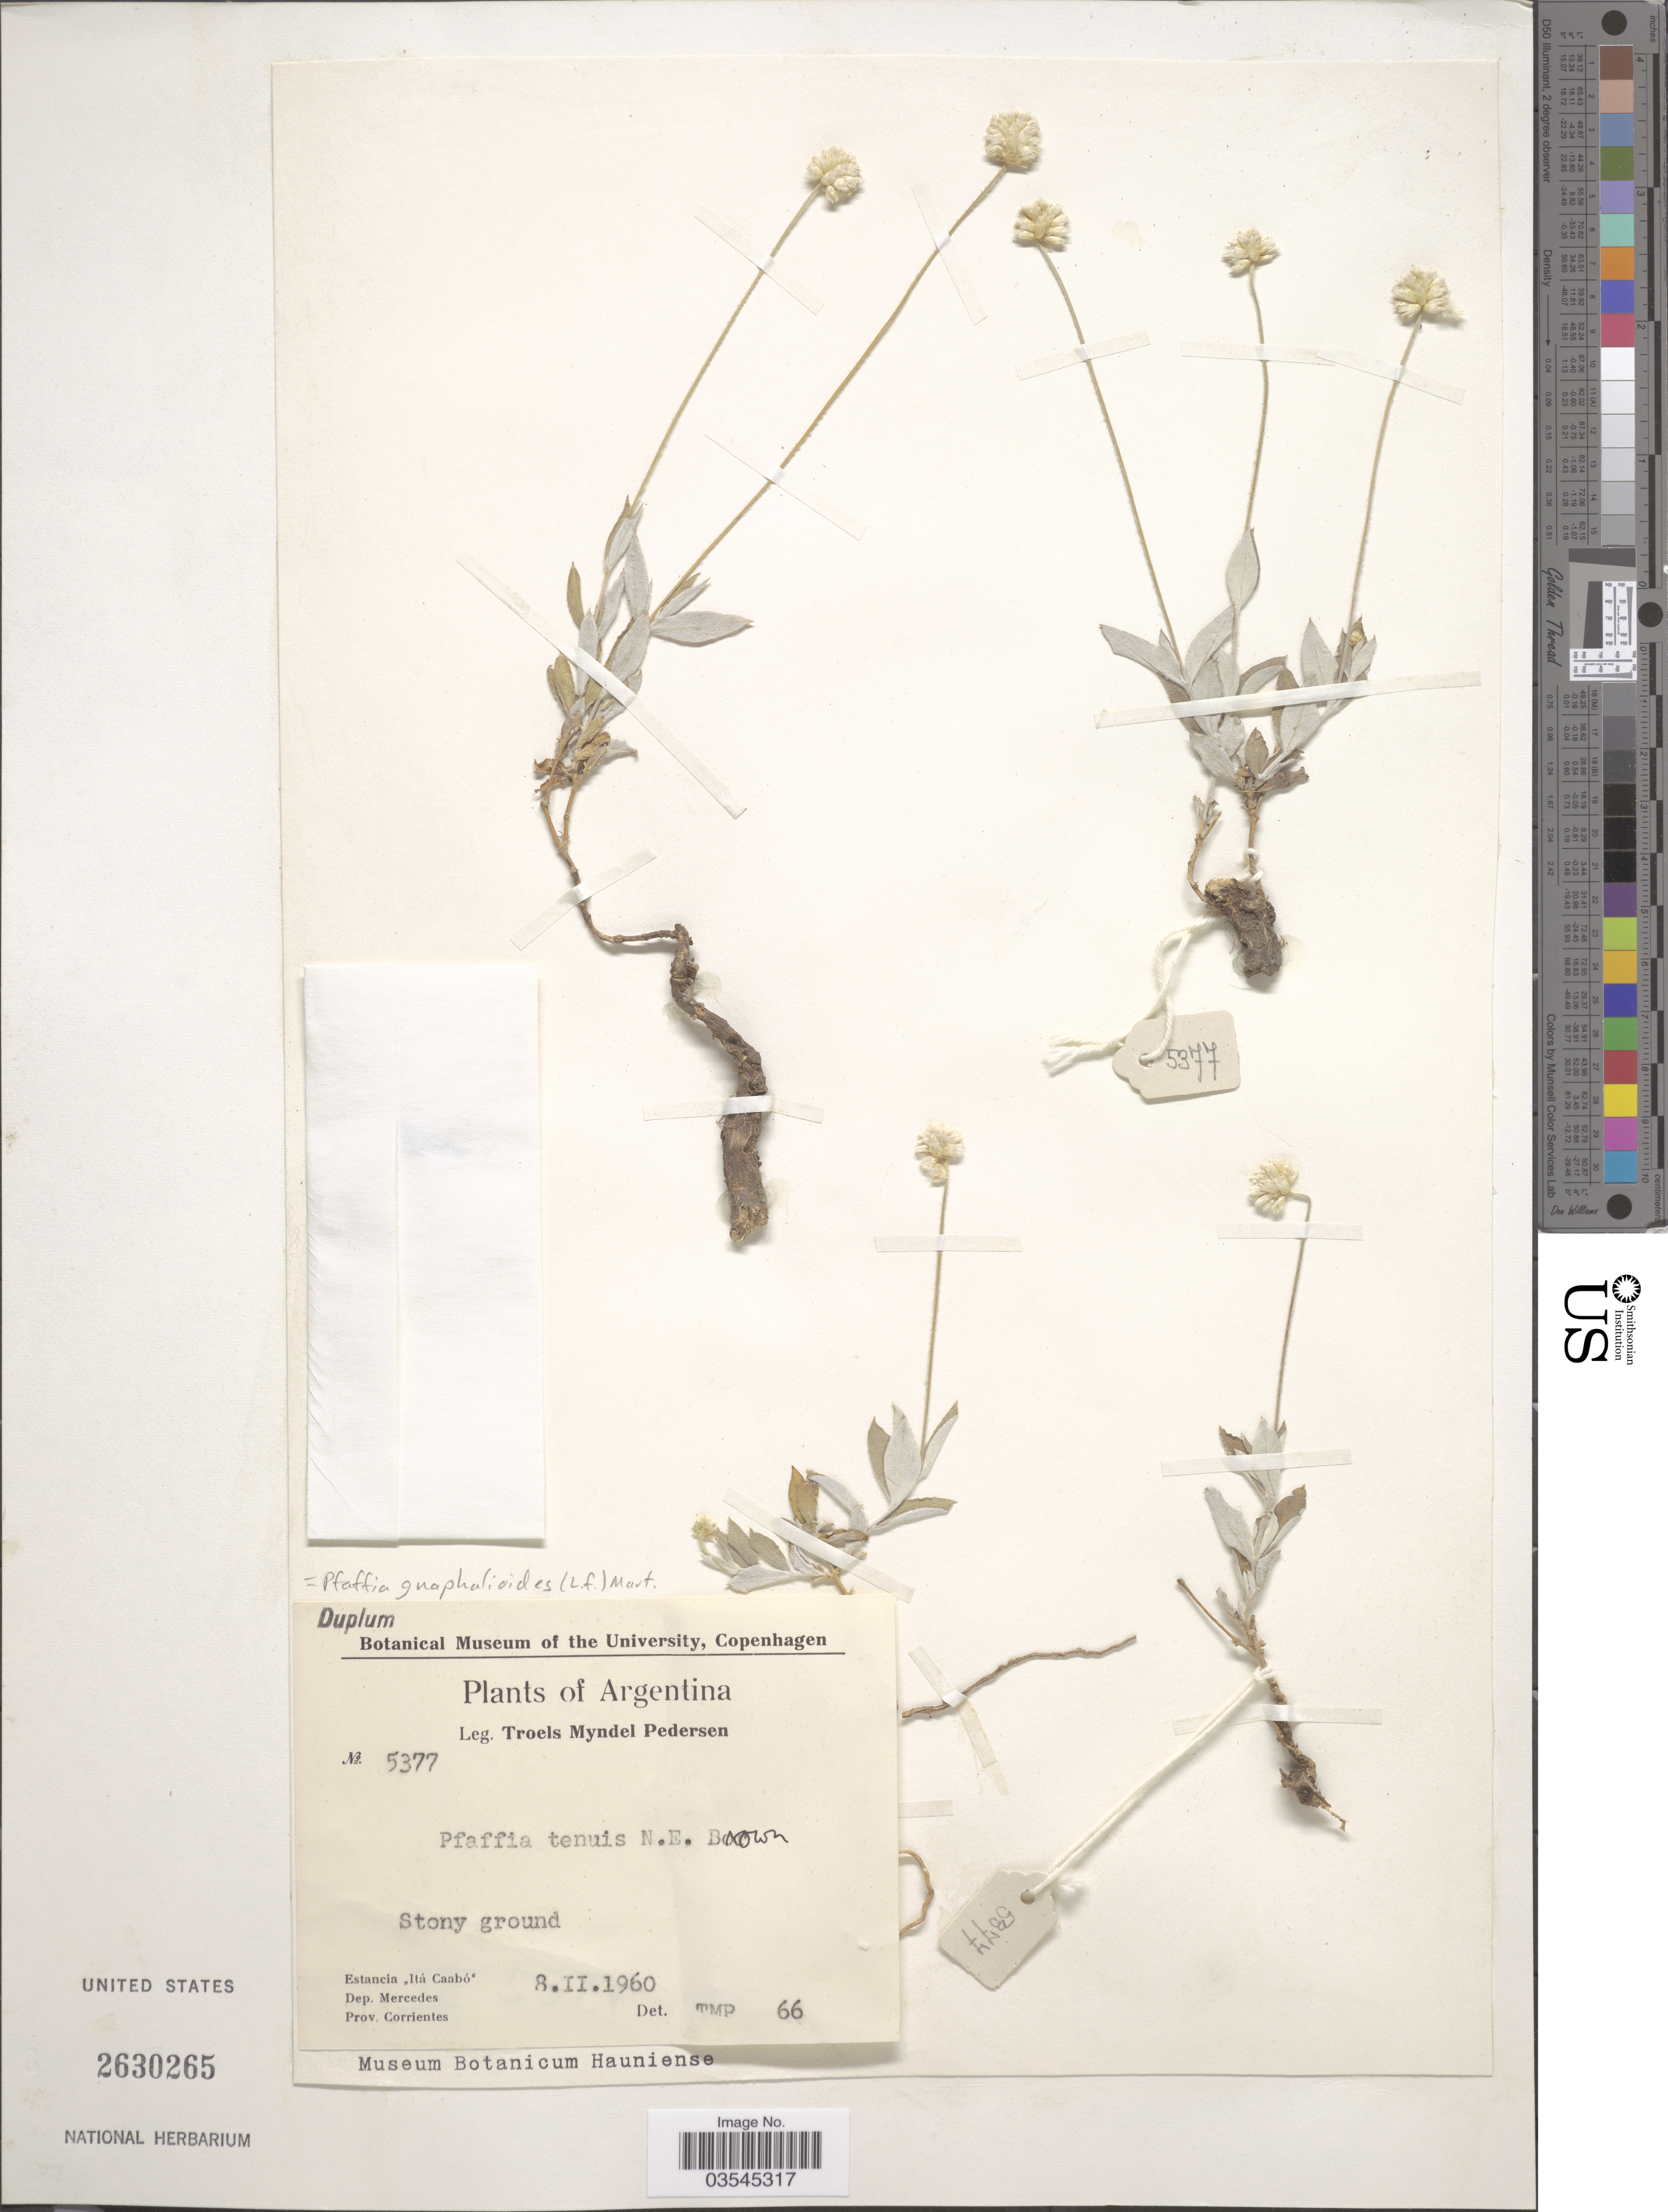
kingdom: Plantae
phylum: Tracheophyta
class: Magnoliopsida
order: Caryophyllales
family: Amaranthaceae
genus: Pfaffia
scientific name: Pfaffia gnaphaloides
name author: (L. f.) Mart.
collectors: T. Pederson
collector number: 5377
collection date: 1960-02-08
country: Argentina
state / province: Corrientes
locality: Estancia "Itá Canbó" Dep. Mercedes.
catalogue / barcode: US 2630265